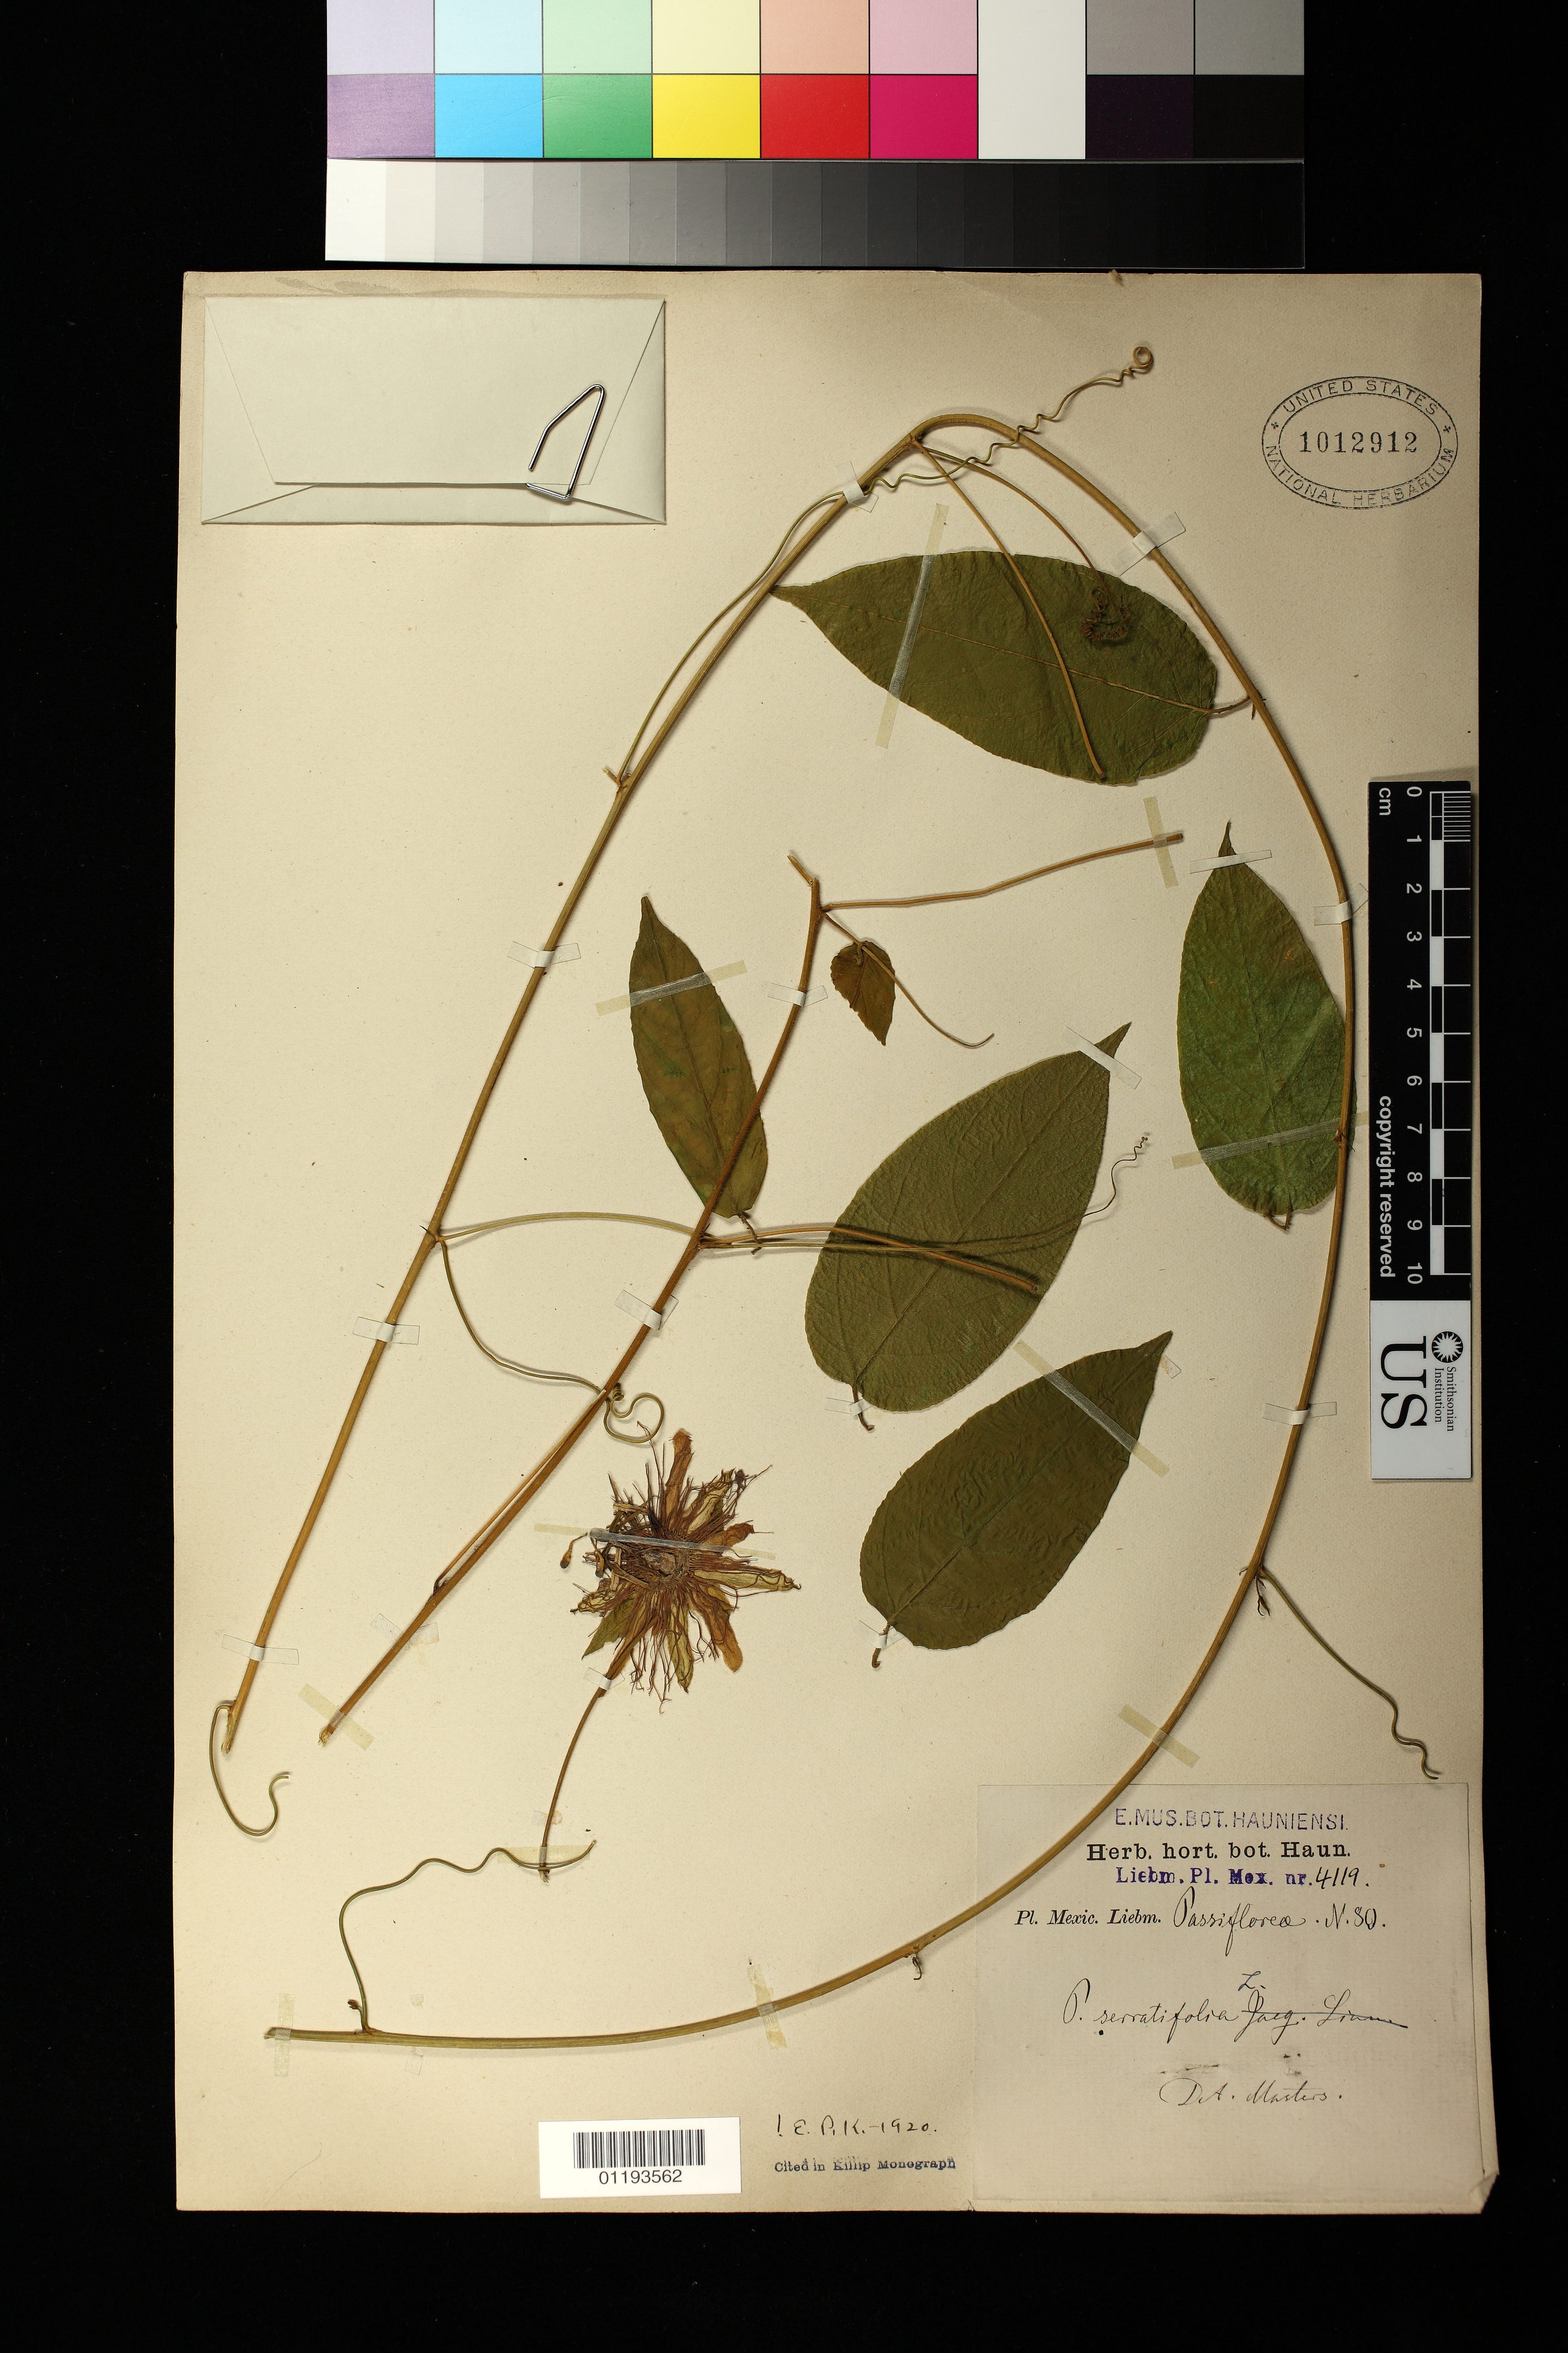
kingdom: Plantae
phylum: Tracheophyta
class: Magnoliopsida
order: Malpighiales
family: Passifloraceae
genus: Passiflora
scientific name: Passiflora serratifolia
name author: L.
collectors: Liebmann, --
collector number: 4119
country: Mexico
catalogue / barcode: US 1012912